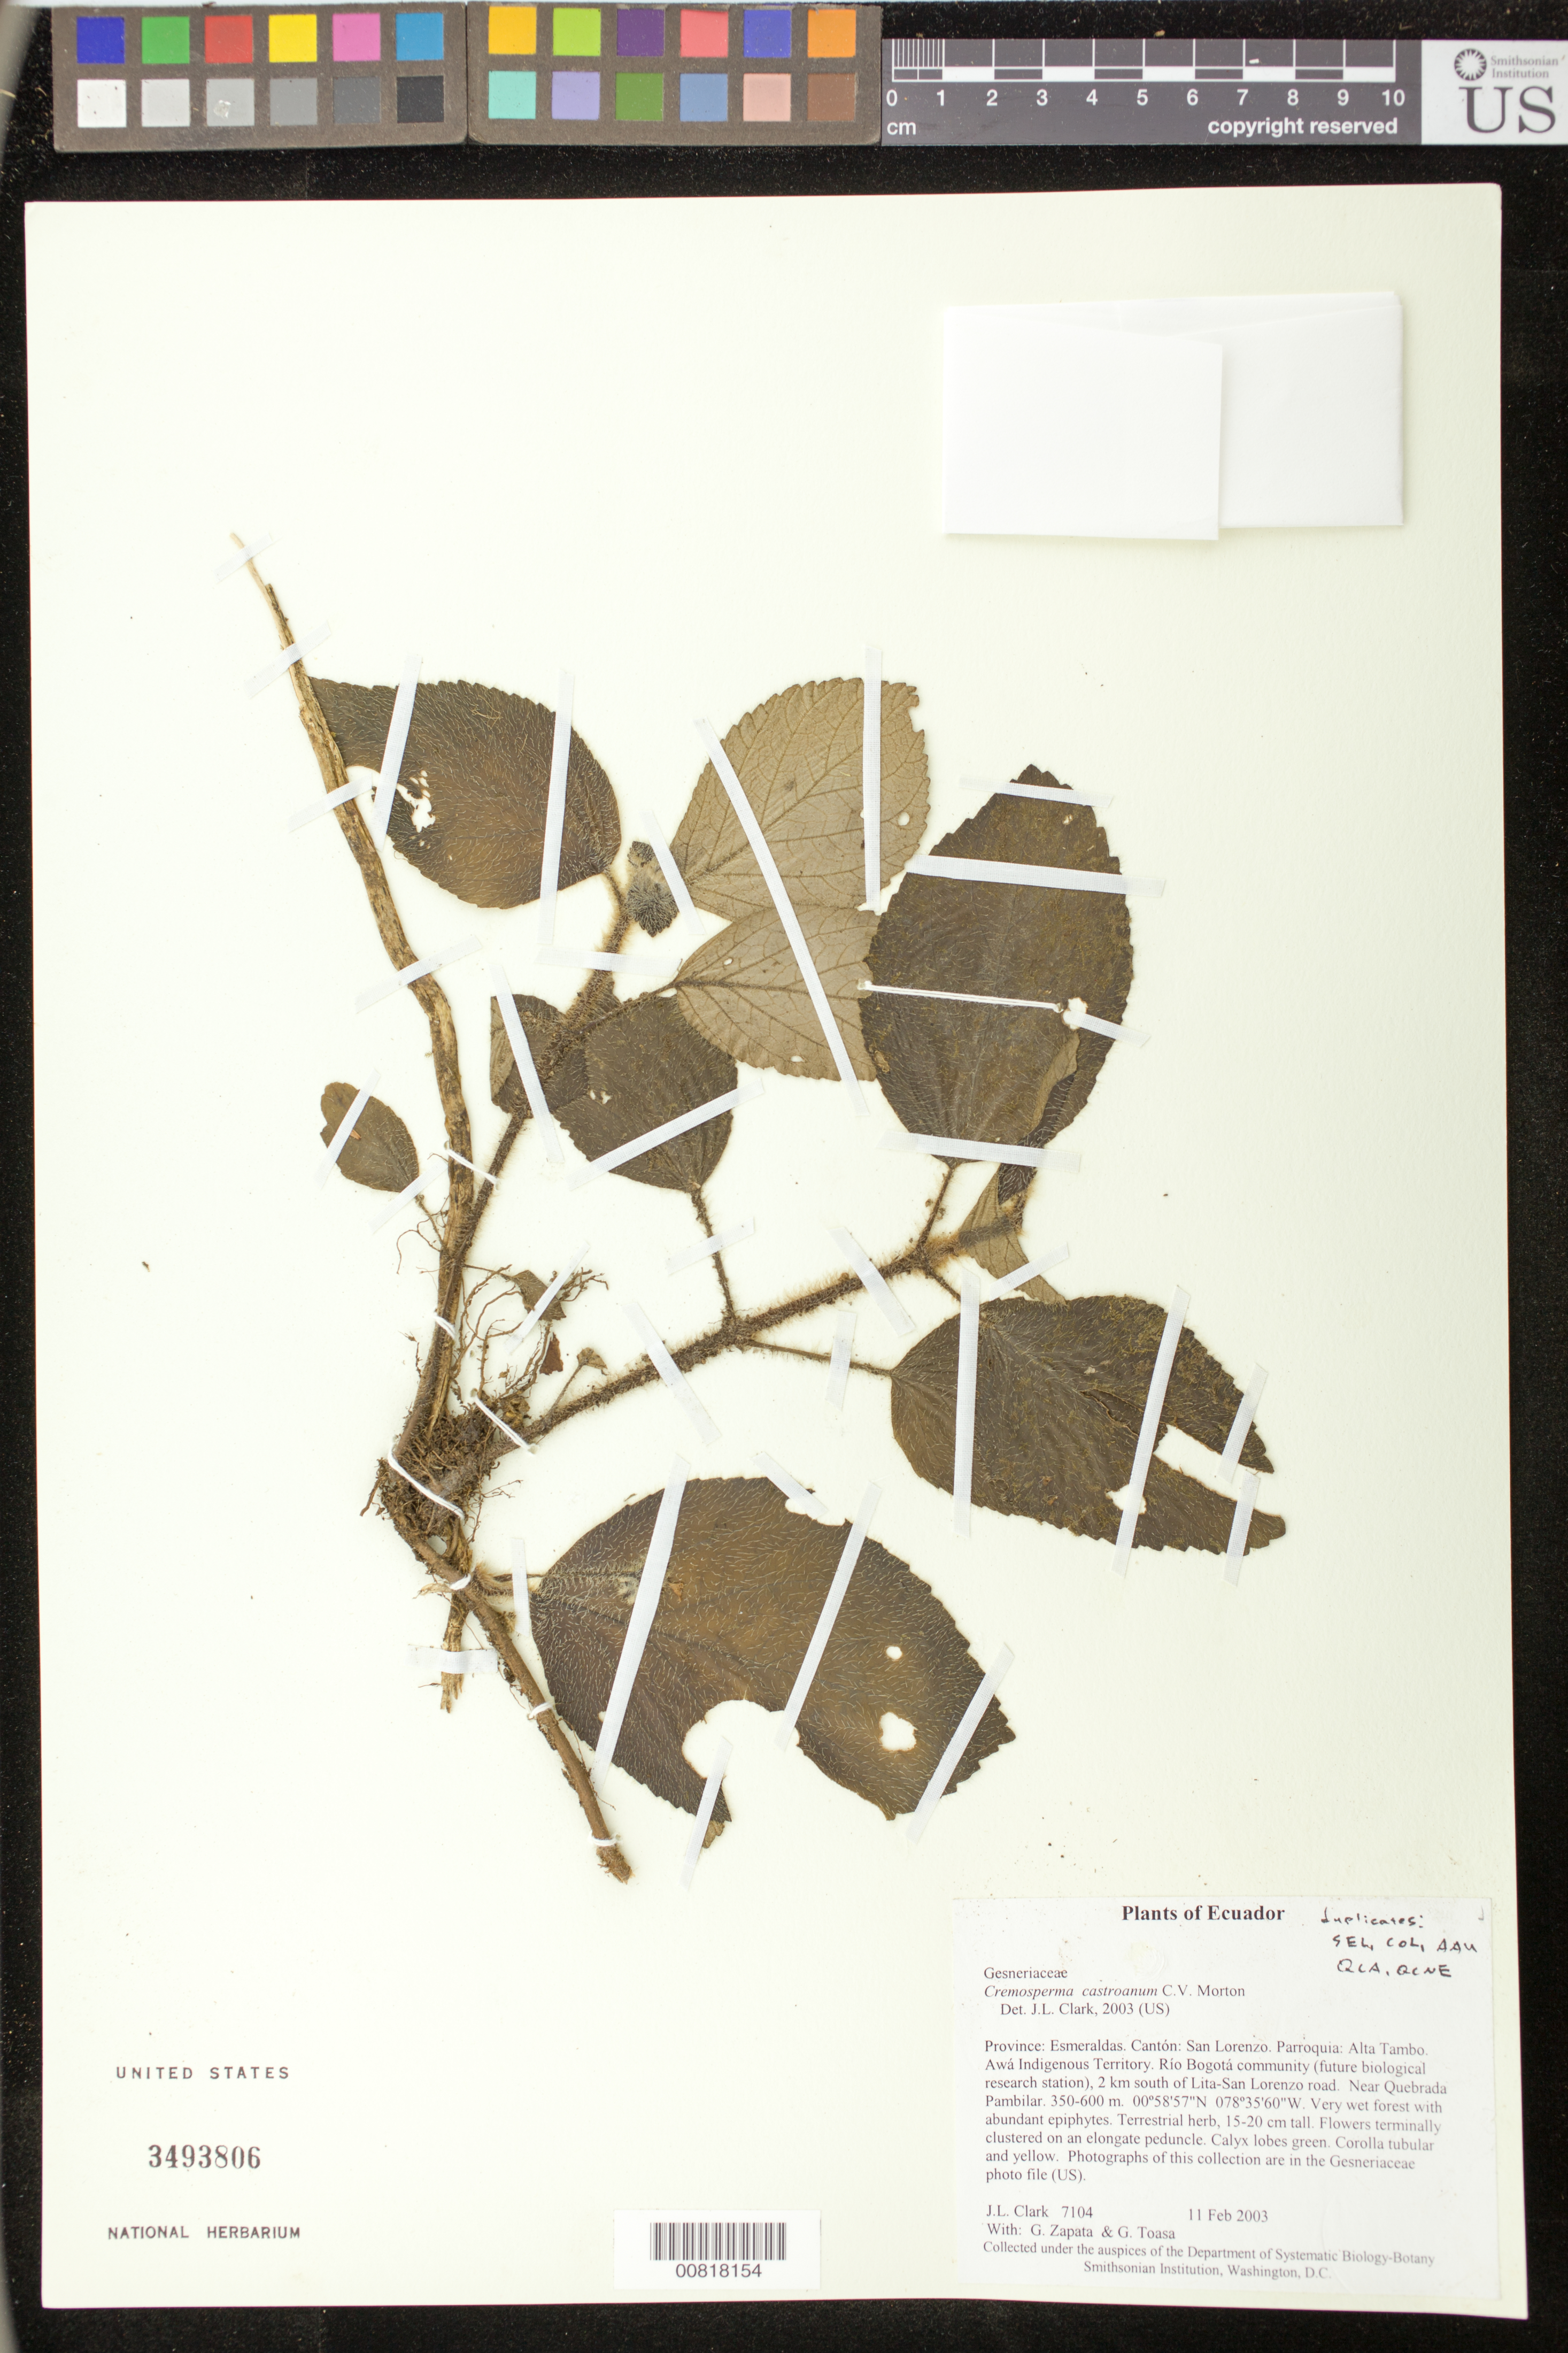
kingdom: Plantae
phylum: Tracheophyta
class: Magnoliopsida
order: Lamiales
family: Gesneriaceae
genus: Cremosperma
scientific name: Cremosperma castroanum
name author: C.V. Morton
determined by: Clark, J. L., (SEL), The Marie Selby Botanical Garden (UNITED STATES)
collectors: J. L. Clark, G. Zapata & G. Toasa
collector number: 7104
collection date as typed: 11 Feb 2003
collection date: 2003-02-11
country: Ecuador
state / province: Esmeraldas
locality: San Lorenzo. Parroquia: Alta Tambo. Awá Indigenous Territory. Río Bogotá community (future biological research station), 2 km south of Lita-San Lorenzo road. Near Quebrada Pambilar.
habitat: Very wet forest with abundant epiphytes.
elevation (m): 350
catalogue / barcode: US 3493806